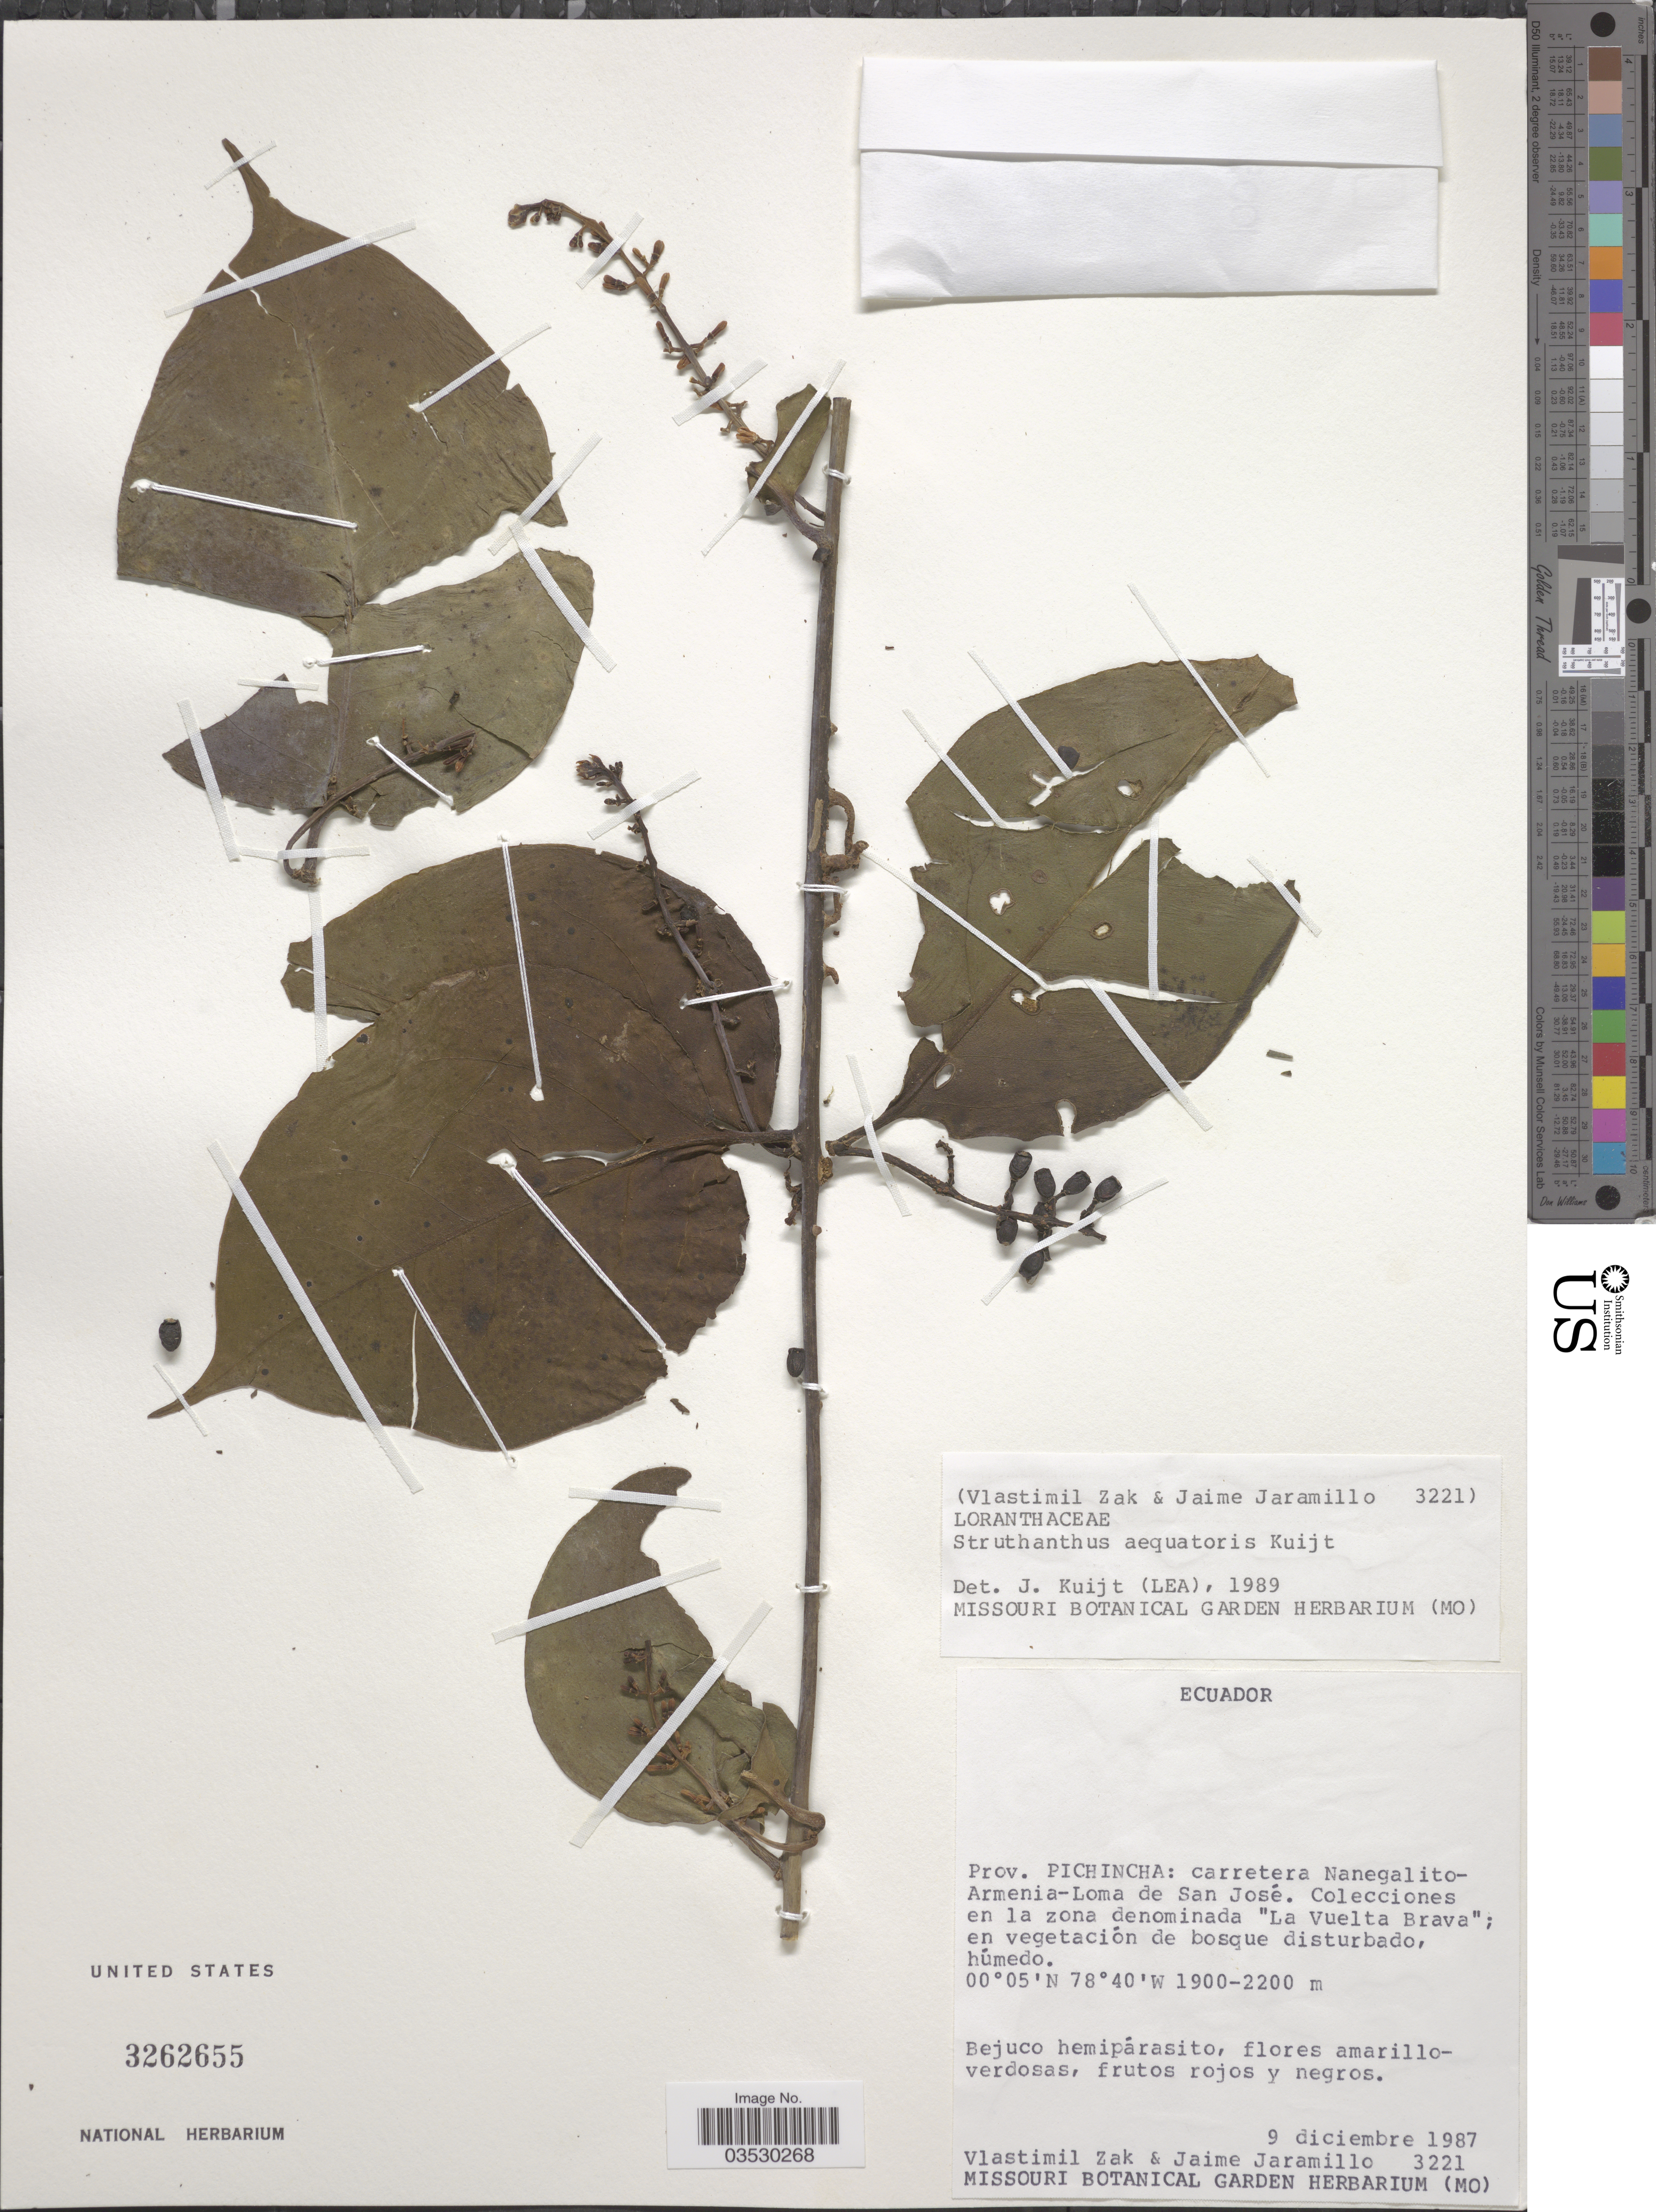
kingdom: Plantae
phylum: Tracheophyta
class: Magnoliopsida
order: Santalales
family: Loranthaceae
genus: Struthanthus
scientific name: Struthanthus aequatorius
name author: Kuijt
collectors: V. Zak & J. Jaramillo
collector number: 3221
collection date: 1987-12-09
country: Ecuador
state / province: Pichincha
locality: Carretera Nanegalito-Armenia-Loma de San José. Colecciones en la zona denominada "La Vuelta Brava".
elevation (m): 1900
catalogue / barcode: US 3262655